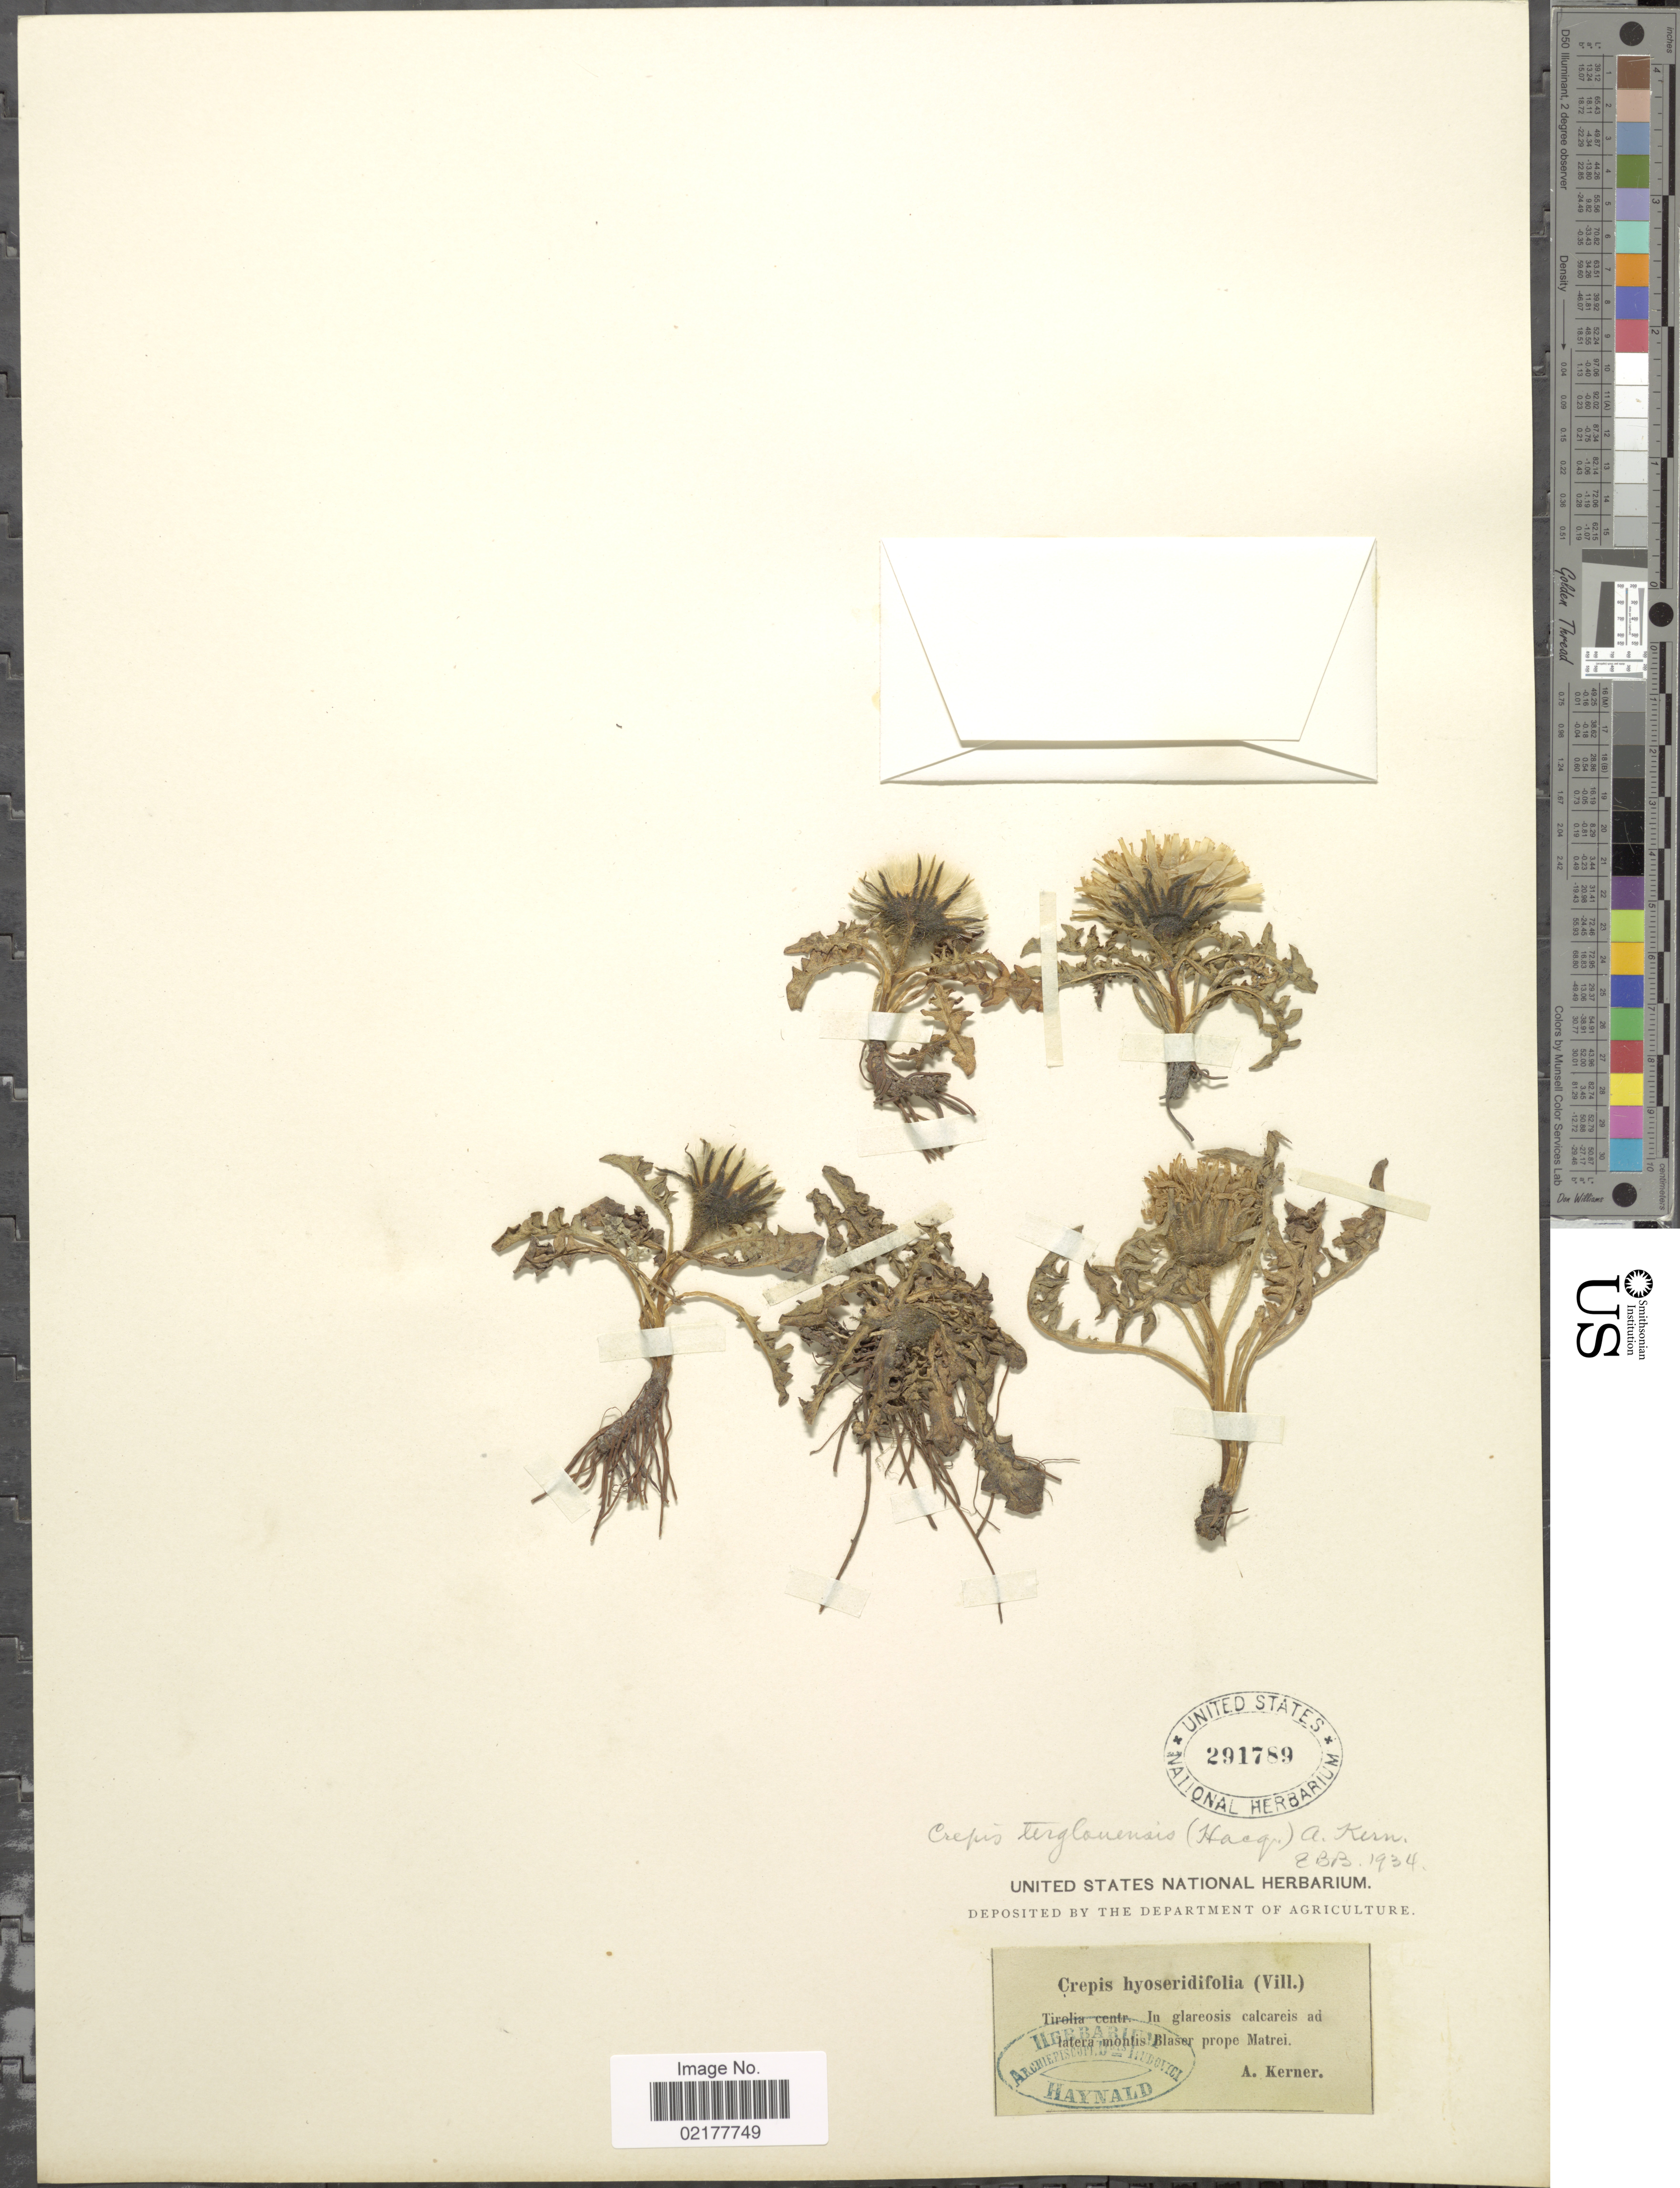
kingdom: Plantae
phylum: Tracheophyta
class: Magnoliopsida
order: Asterales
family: Asteraceae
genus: Crepis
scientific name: Crepis terglouensis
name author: (Hacq.) A. Kern.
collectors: A. Kerner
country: Austria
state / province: Tirol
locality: Tirol centr. In glareosis calcareis ad latera montis Blaser prope Matrei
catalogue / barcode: US 291789